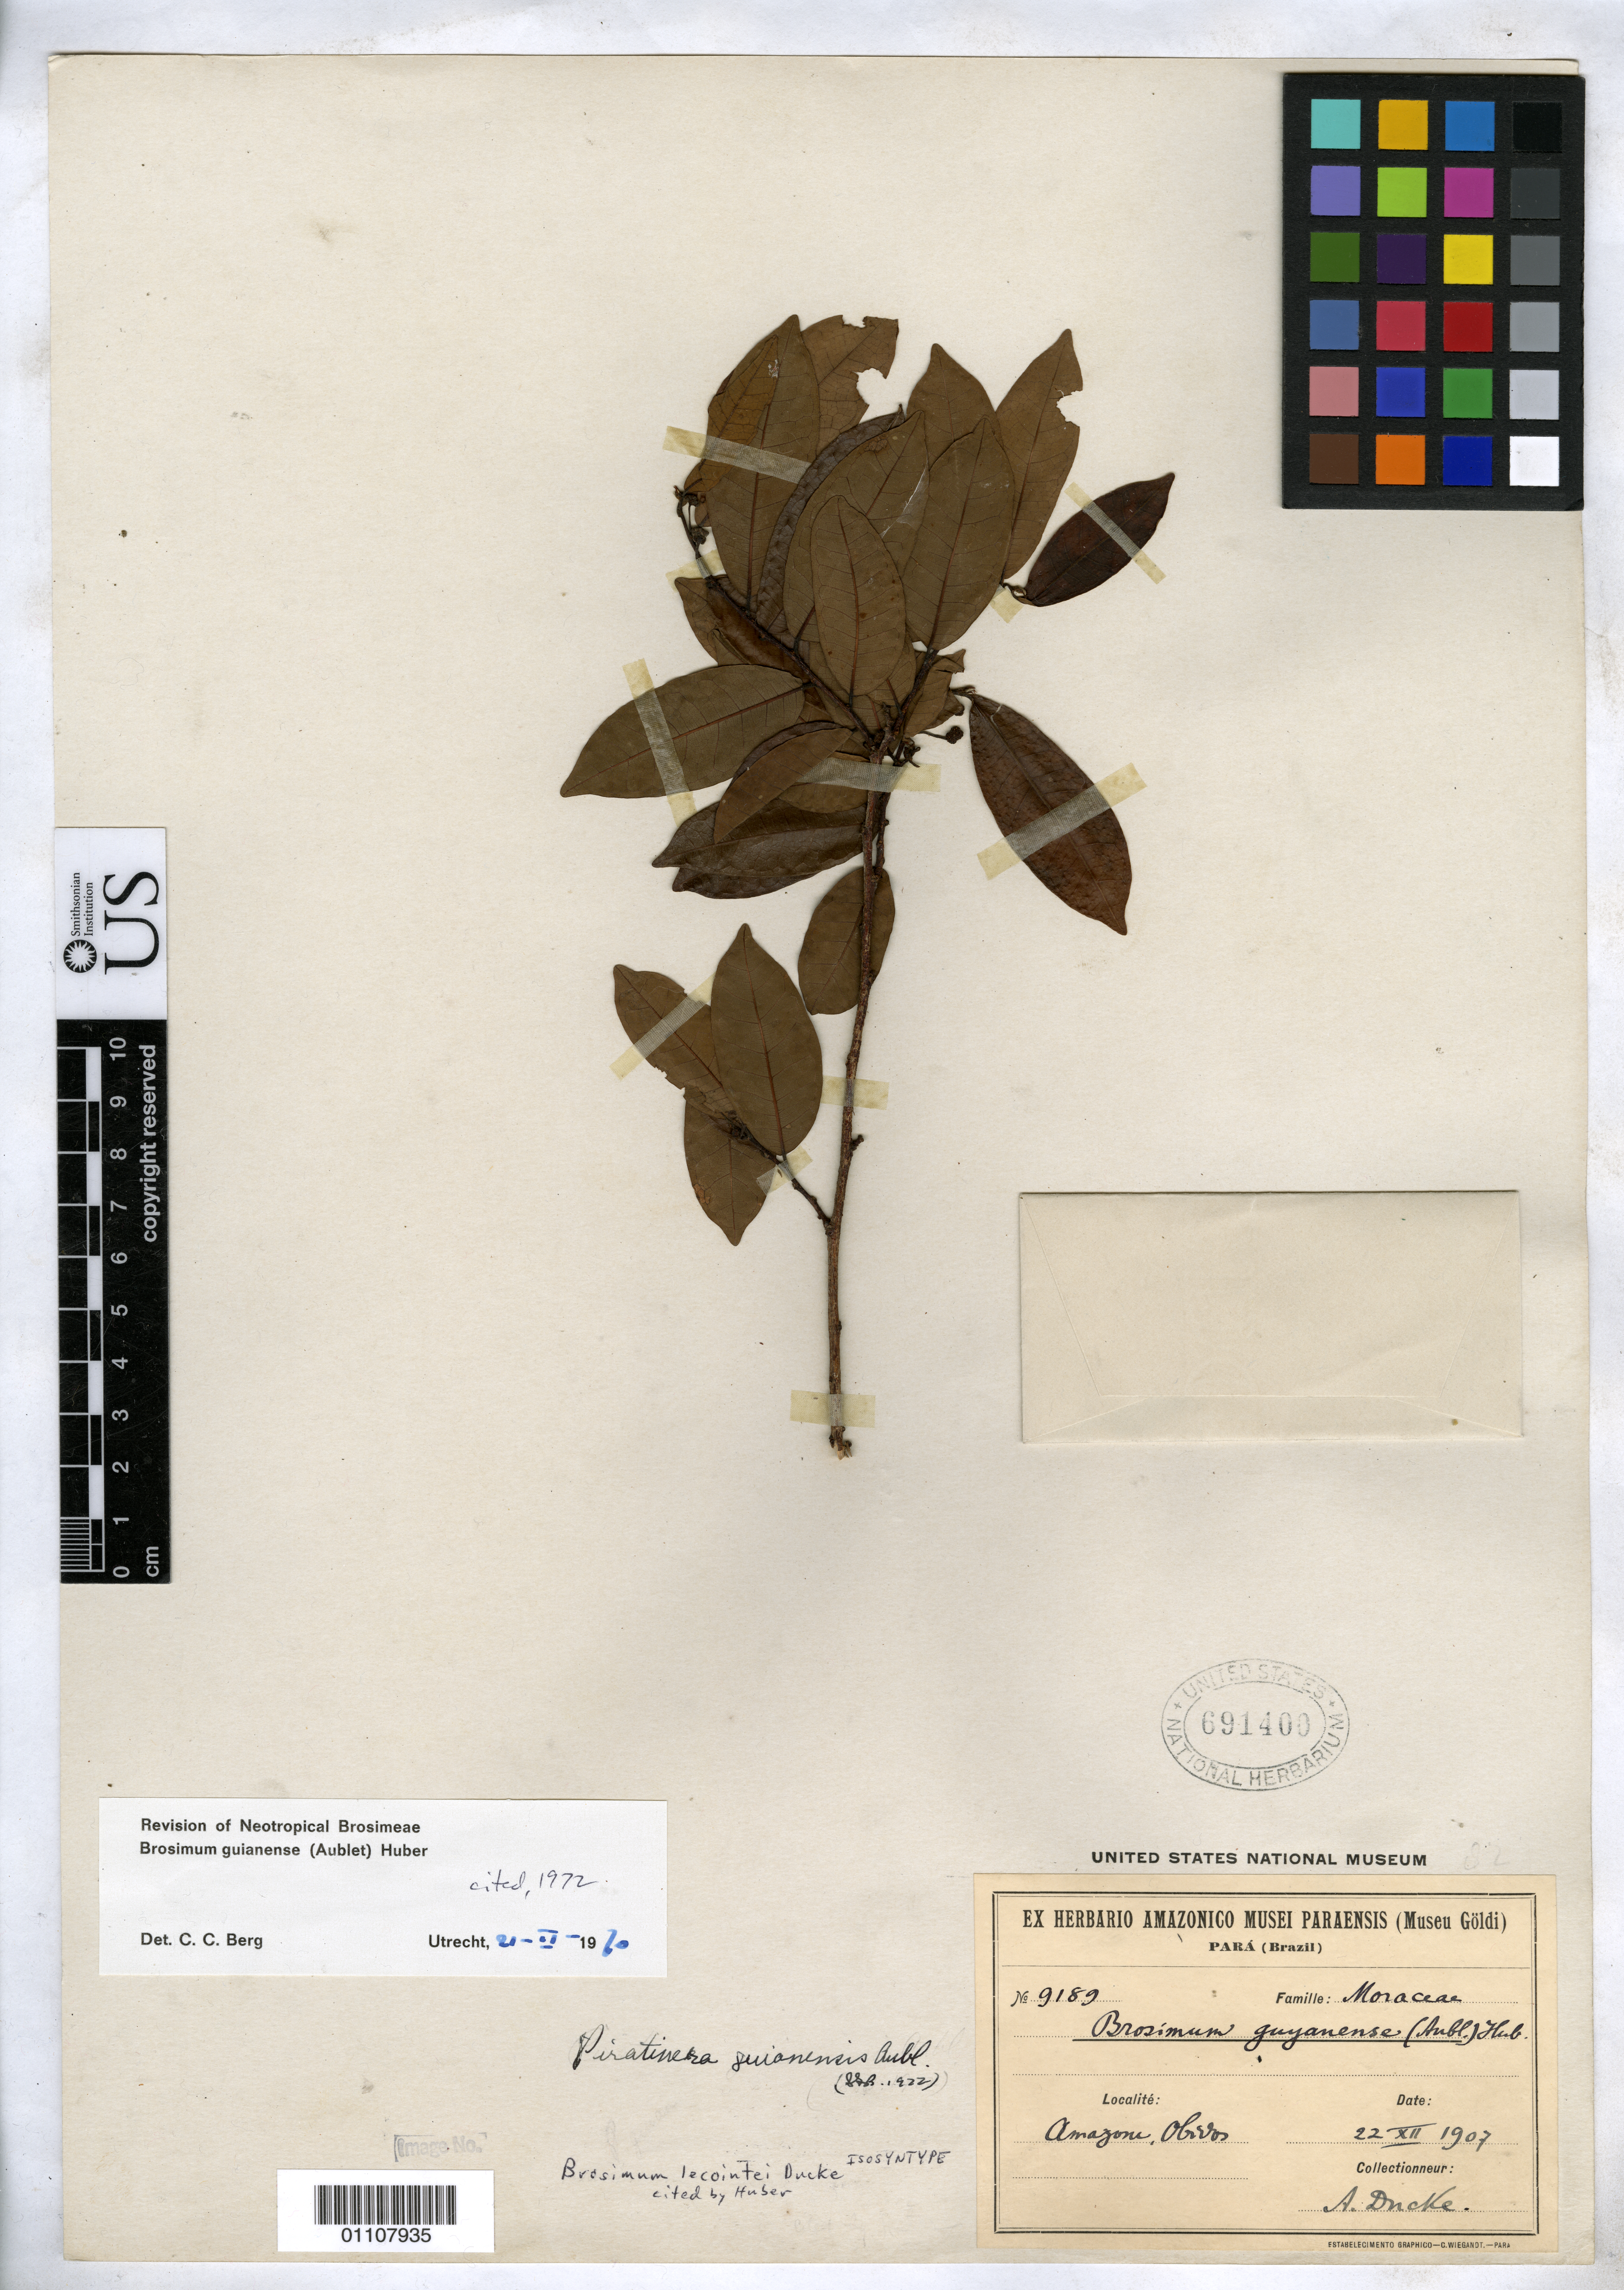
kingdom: Plantae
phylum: Tracheophyta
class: Magnoliopsida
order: Rosales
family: Moraceae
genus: Brosimum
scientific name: Brosimum lecointei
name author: Ducke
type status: Isosyntype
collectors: A. Ducke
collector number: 9189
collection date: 1907-12-22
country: Brazil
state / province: Amazonas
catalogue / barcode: US 691400